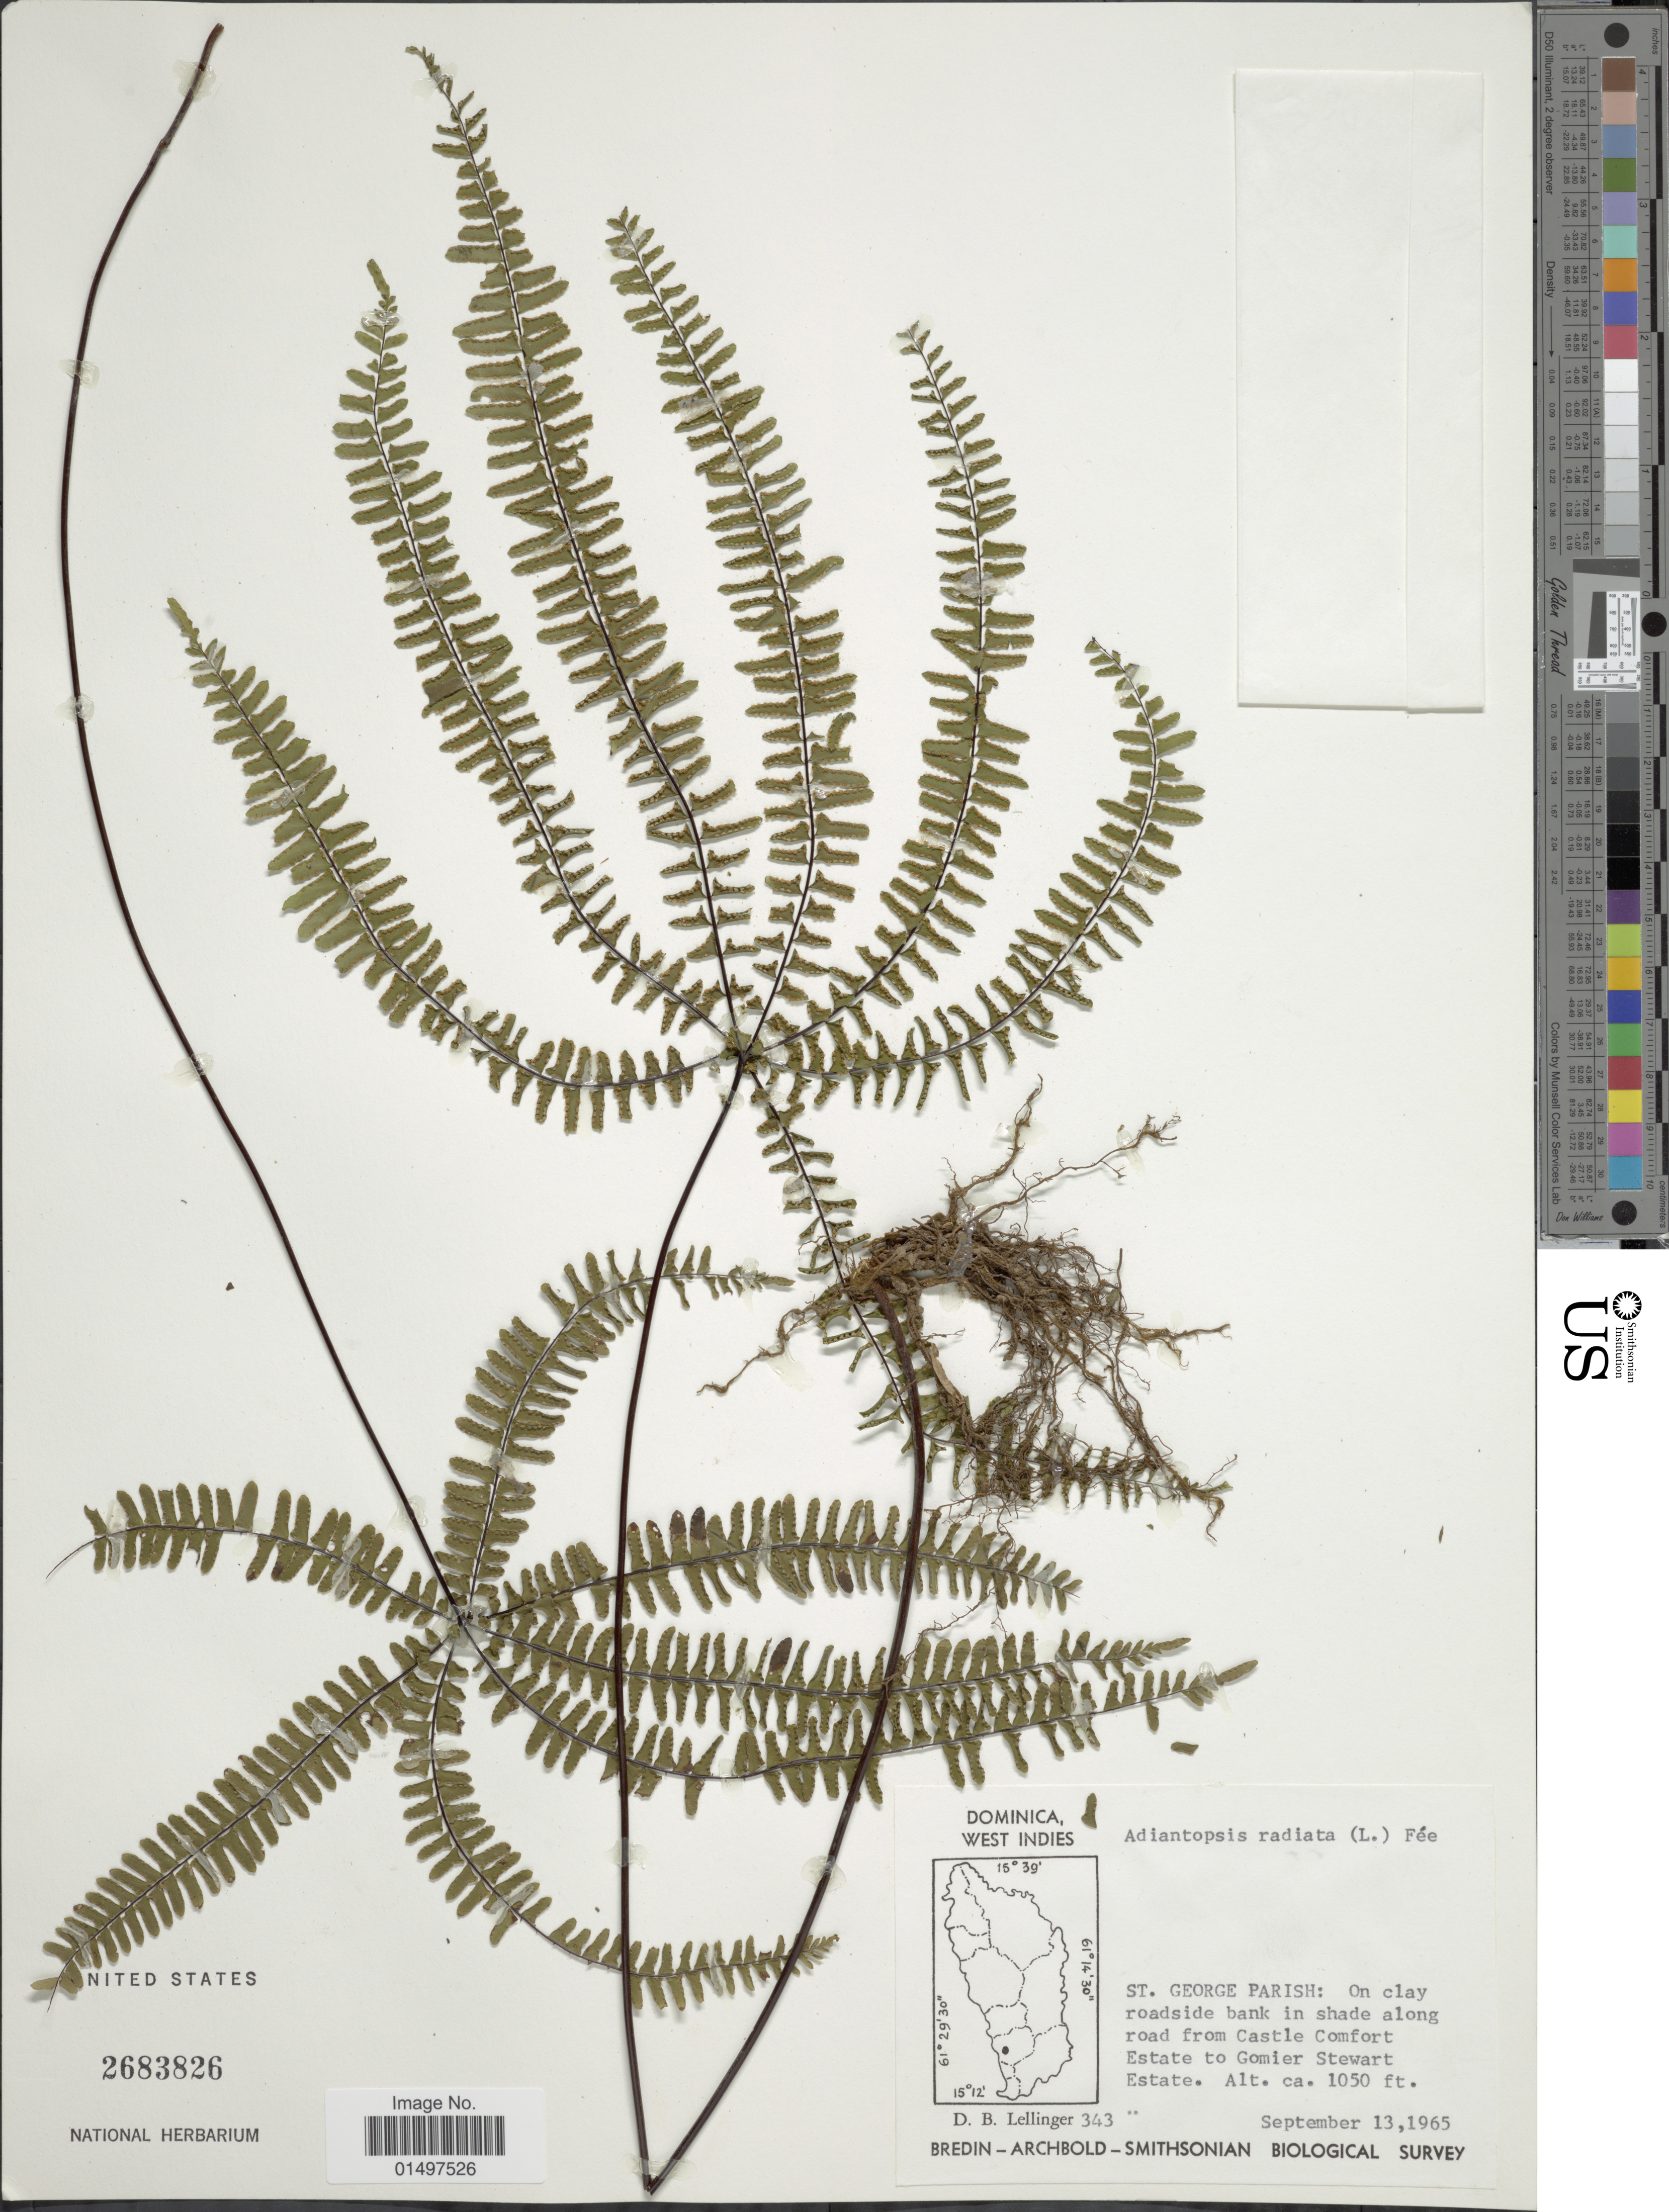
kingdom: Plantae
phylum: Tracheophyta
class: Polypodiopsida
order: Polypodiales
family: Pteridaceae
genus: Adiantopsis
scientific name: Adiantopsis radiata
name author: (L.) Fée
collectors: D. B. Lellinger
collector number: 343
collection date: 1965-09-13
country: Dominica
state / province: St. George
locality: St. George Parish: On clay roadside bank in shade along road from Castle Comfort Estate to Gomier Stewart Estate.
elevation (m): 320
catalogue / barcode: US 2683826